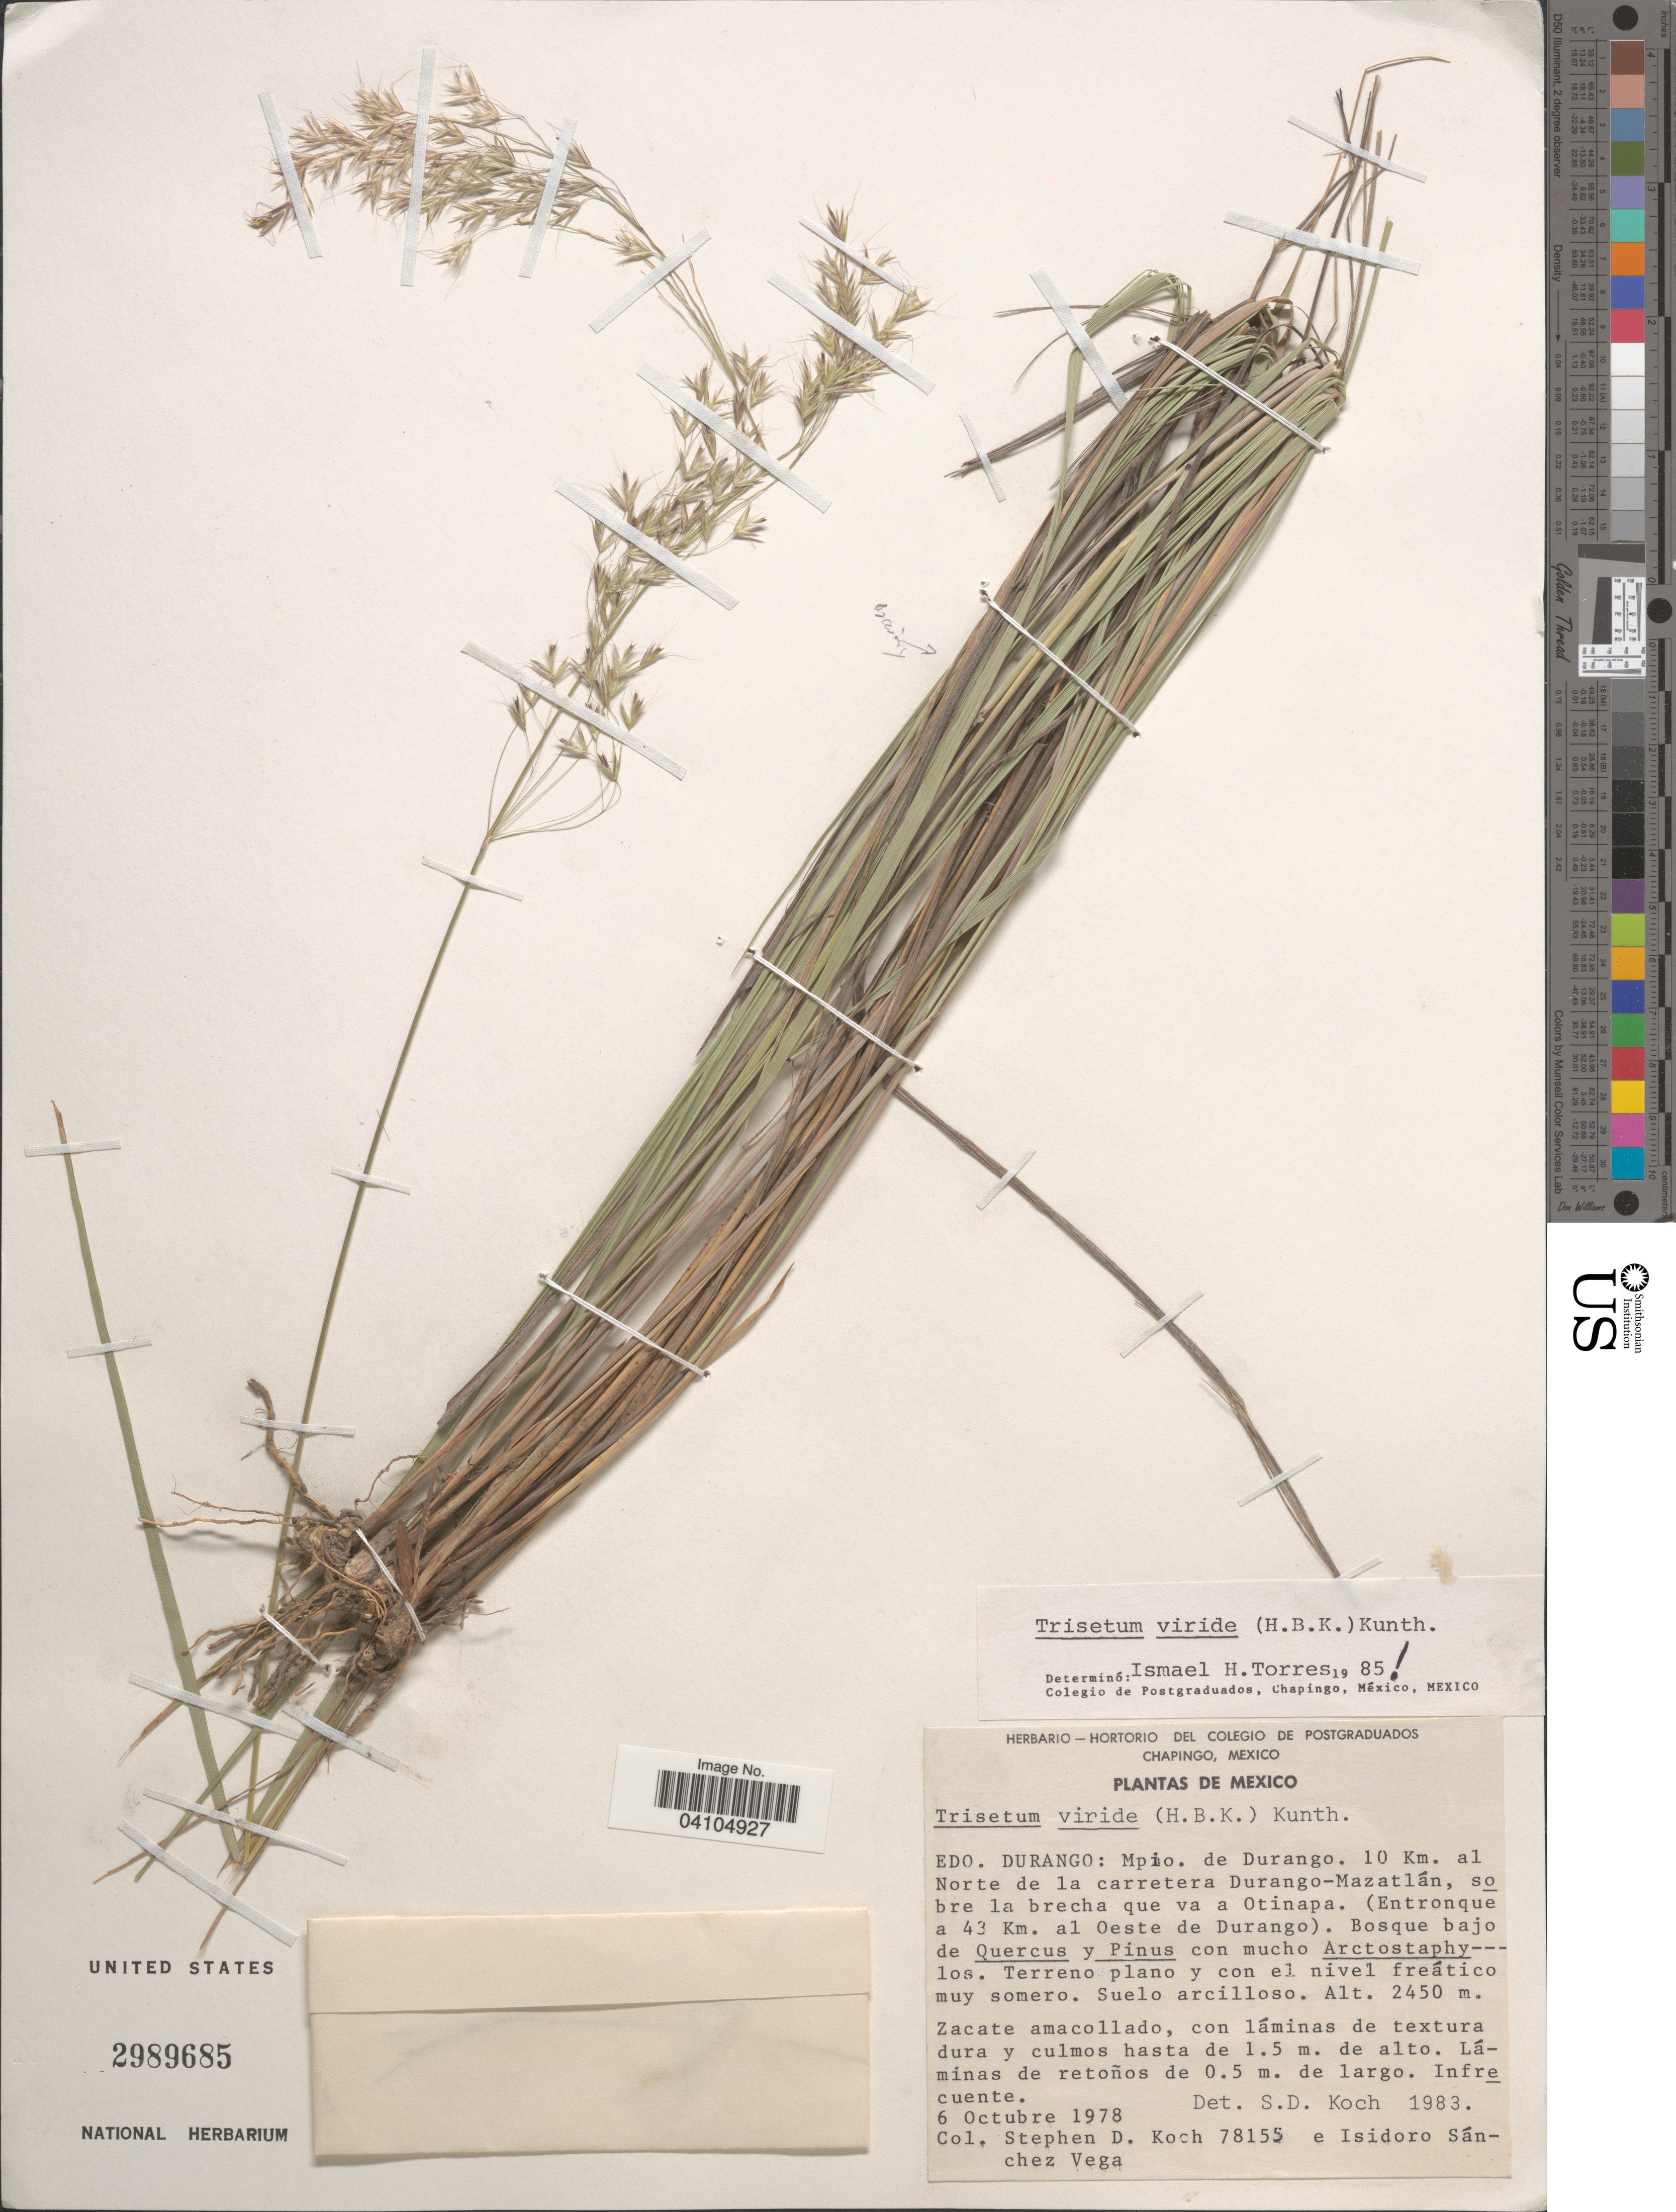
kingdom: Plantae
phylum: Tracheophyta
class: Liliopsida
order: Poales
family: Poaceae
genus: Peyritschia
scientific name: Peyritschia viridis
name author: (Kunth) P.M. Peterson et al.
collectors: S. D. Koch & I. Sánchez Vega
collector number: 78155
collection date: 1978-10-06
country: Mexico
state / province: Durango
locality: Mpio. de Durango. 10 Km. al Norte de la carretera Durango-Mazatlán, sobre la brecha que va a Otinapa. (Entronque a 43 Km. al Oeste de Durango).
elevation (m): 2450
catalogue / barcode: US 2989685